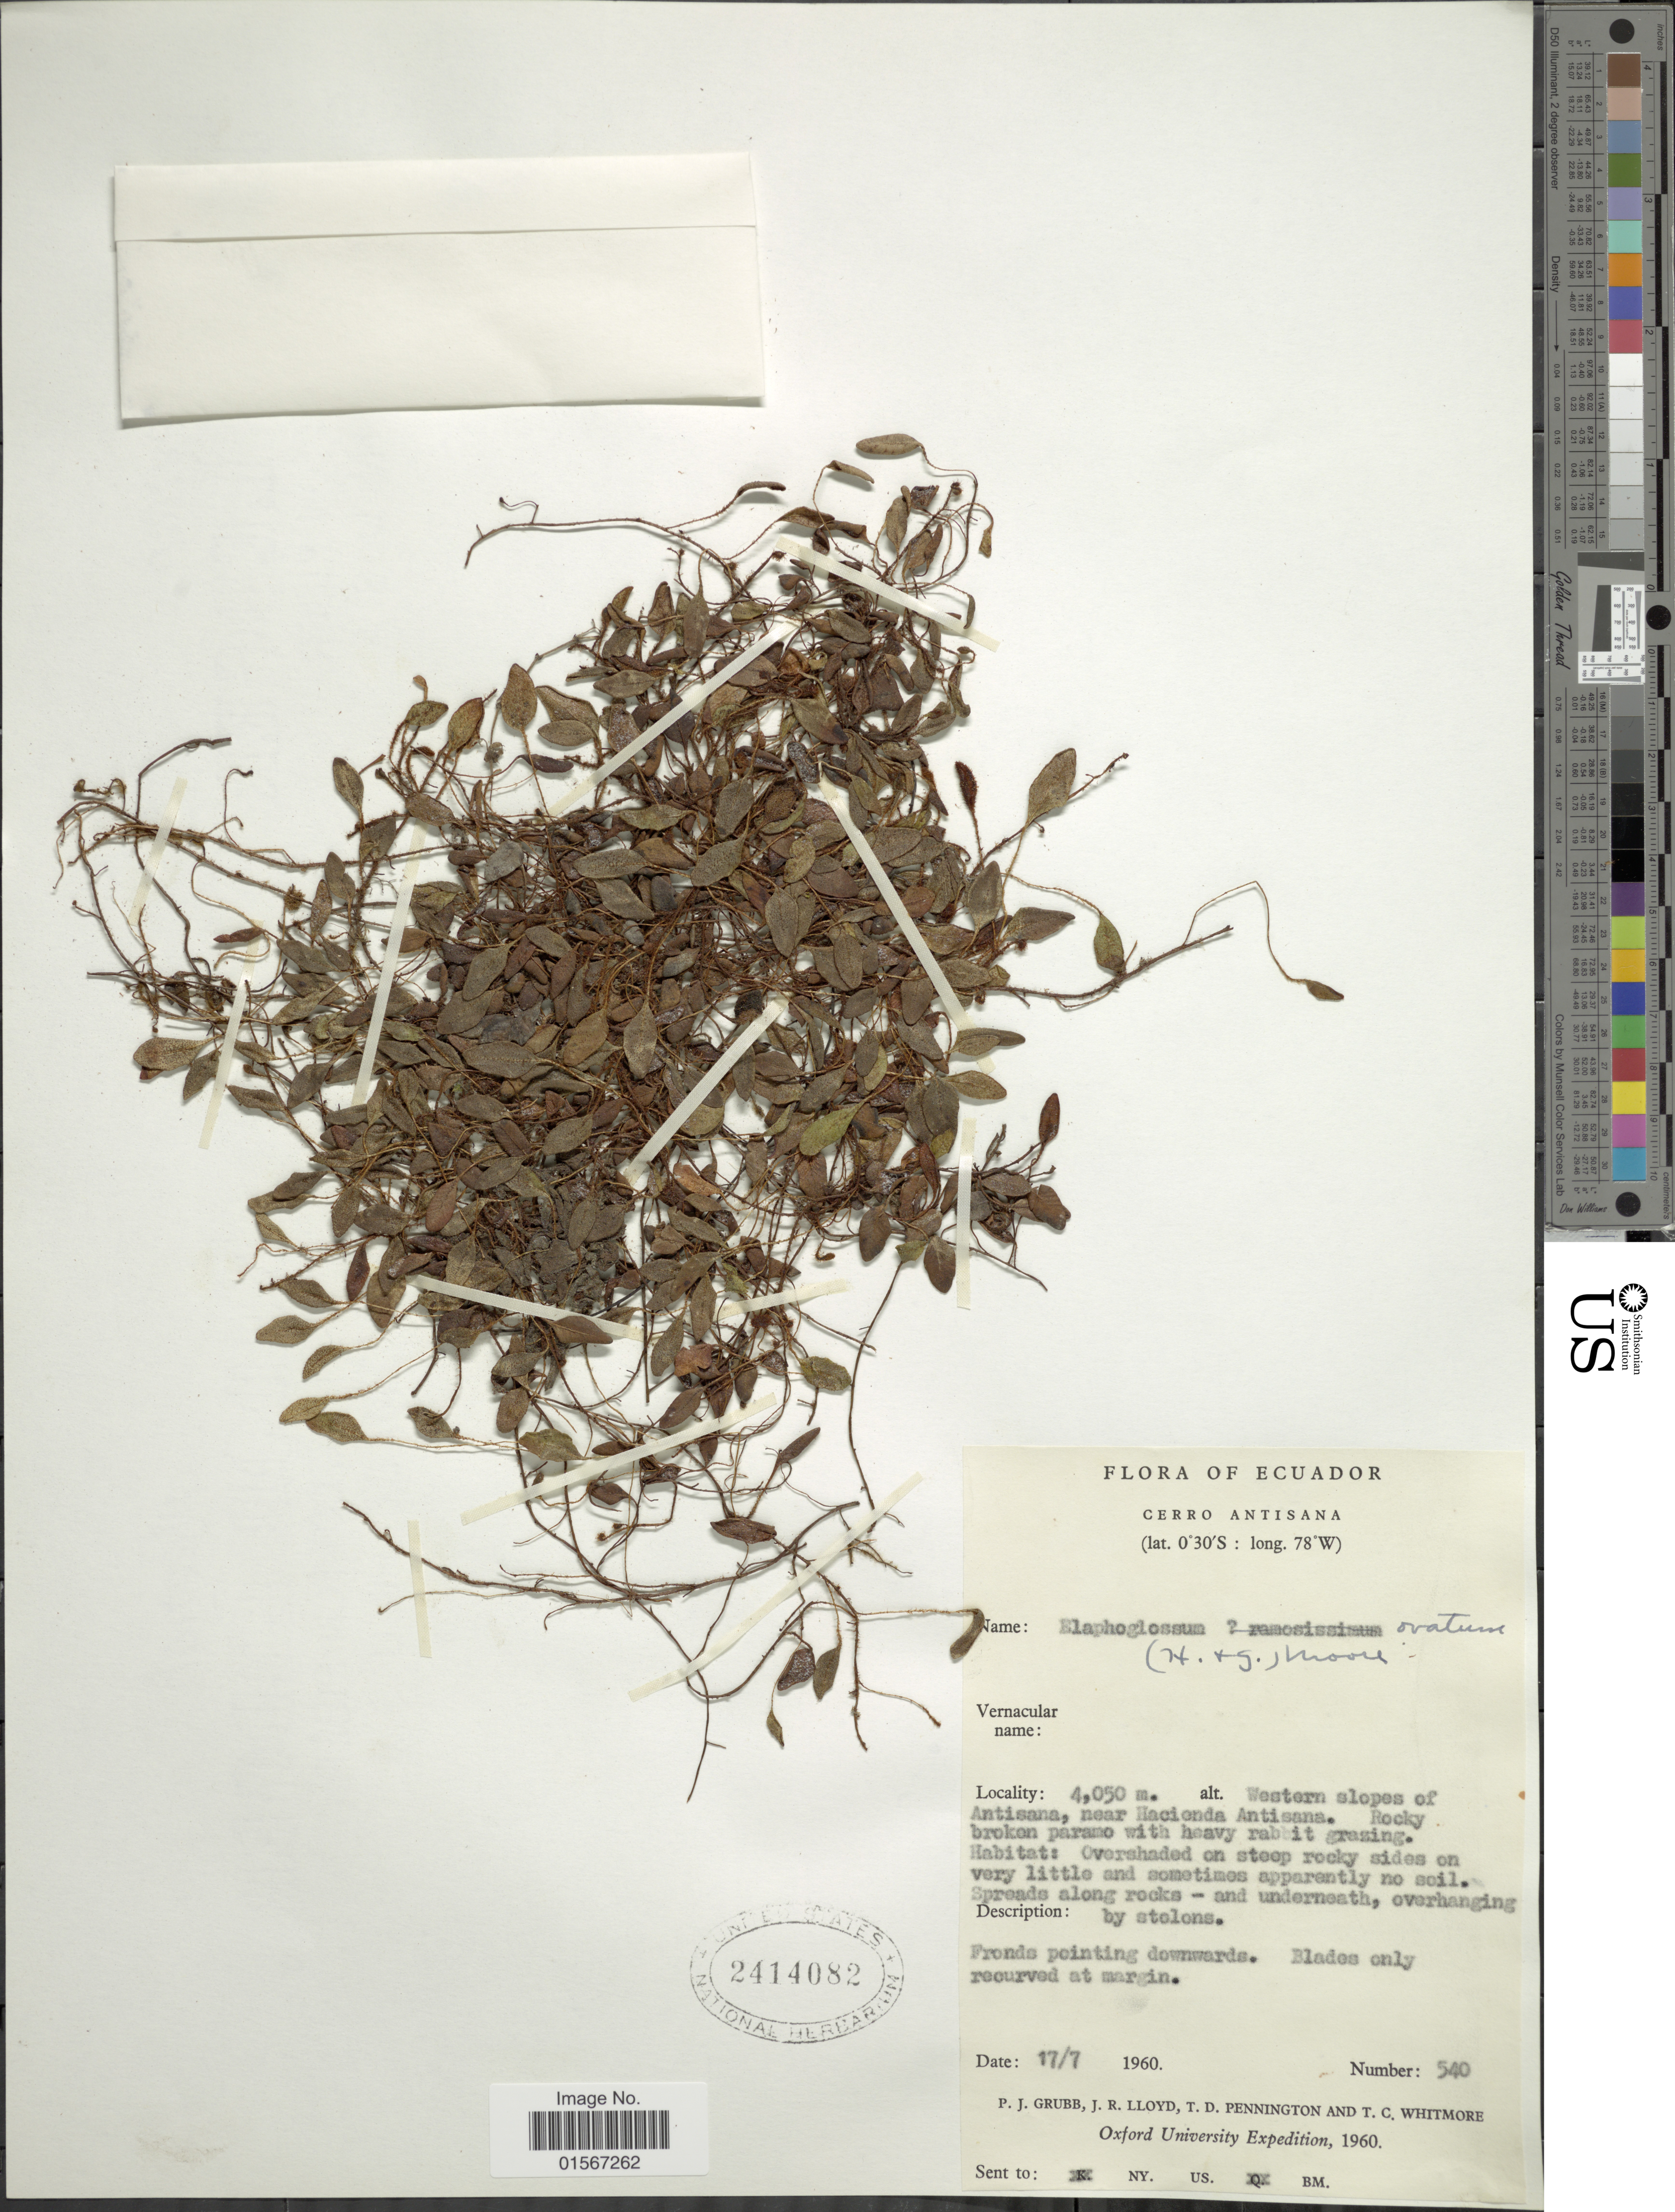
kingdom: Plantae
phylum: Tracheophyta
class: Polypodiopsida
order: Polypodiales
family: Dryopteridaceae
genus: Elaphoglossum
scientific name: Elaphoglossum ovatum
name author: (Hook. & Grev.) T. Moore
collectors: P. J. Grubb, J. R. Lloyd, T. D. Pennington & T. C. Whitmore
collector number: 540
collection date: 1960-07-17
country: Ecuador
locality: Ecuador, Cerro Antisana, Western slopes of Antisana, near Hacienda Antisana.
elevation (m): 4050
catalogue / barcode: US 2414082